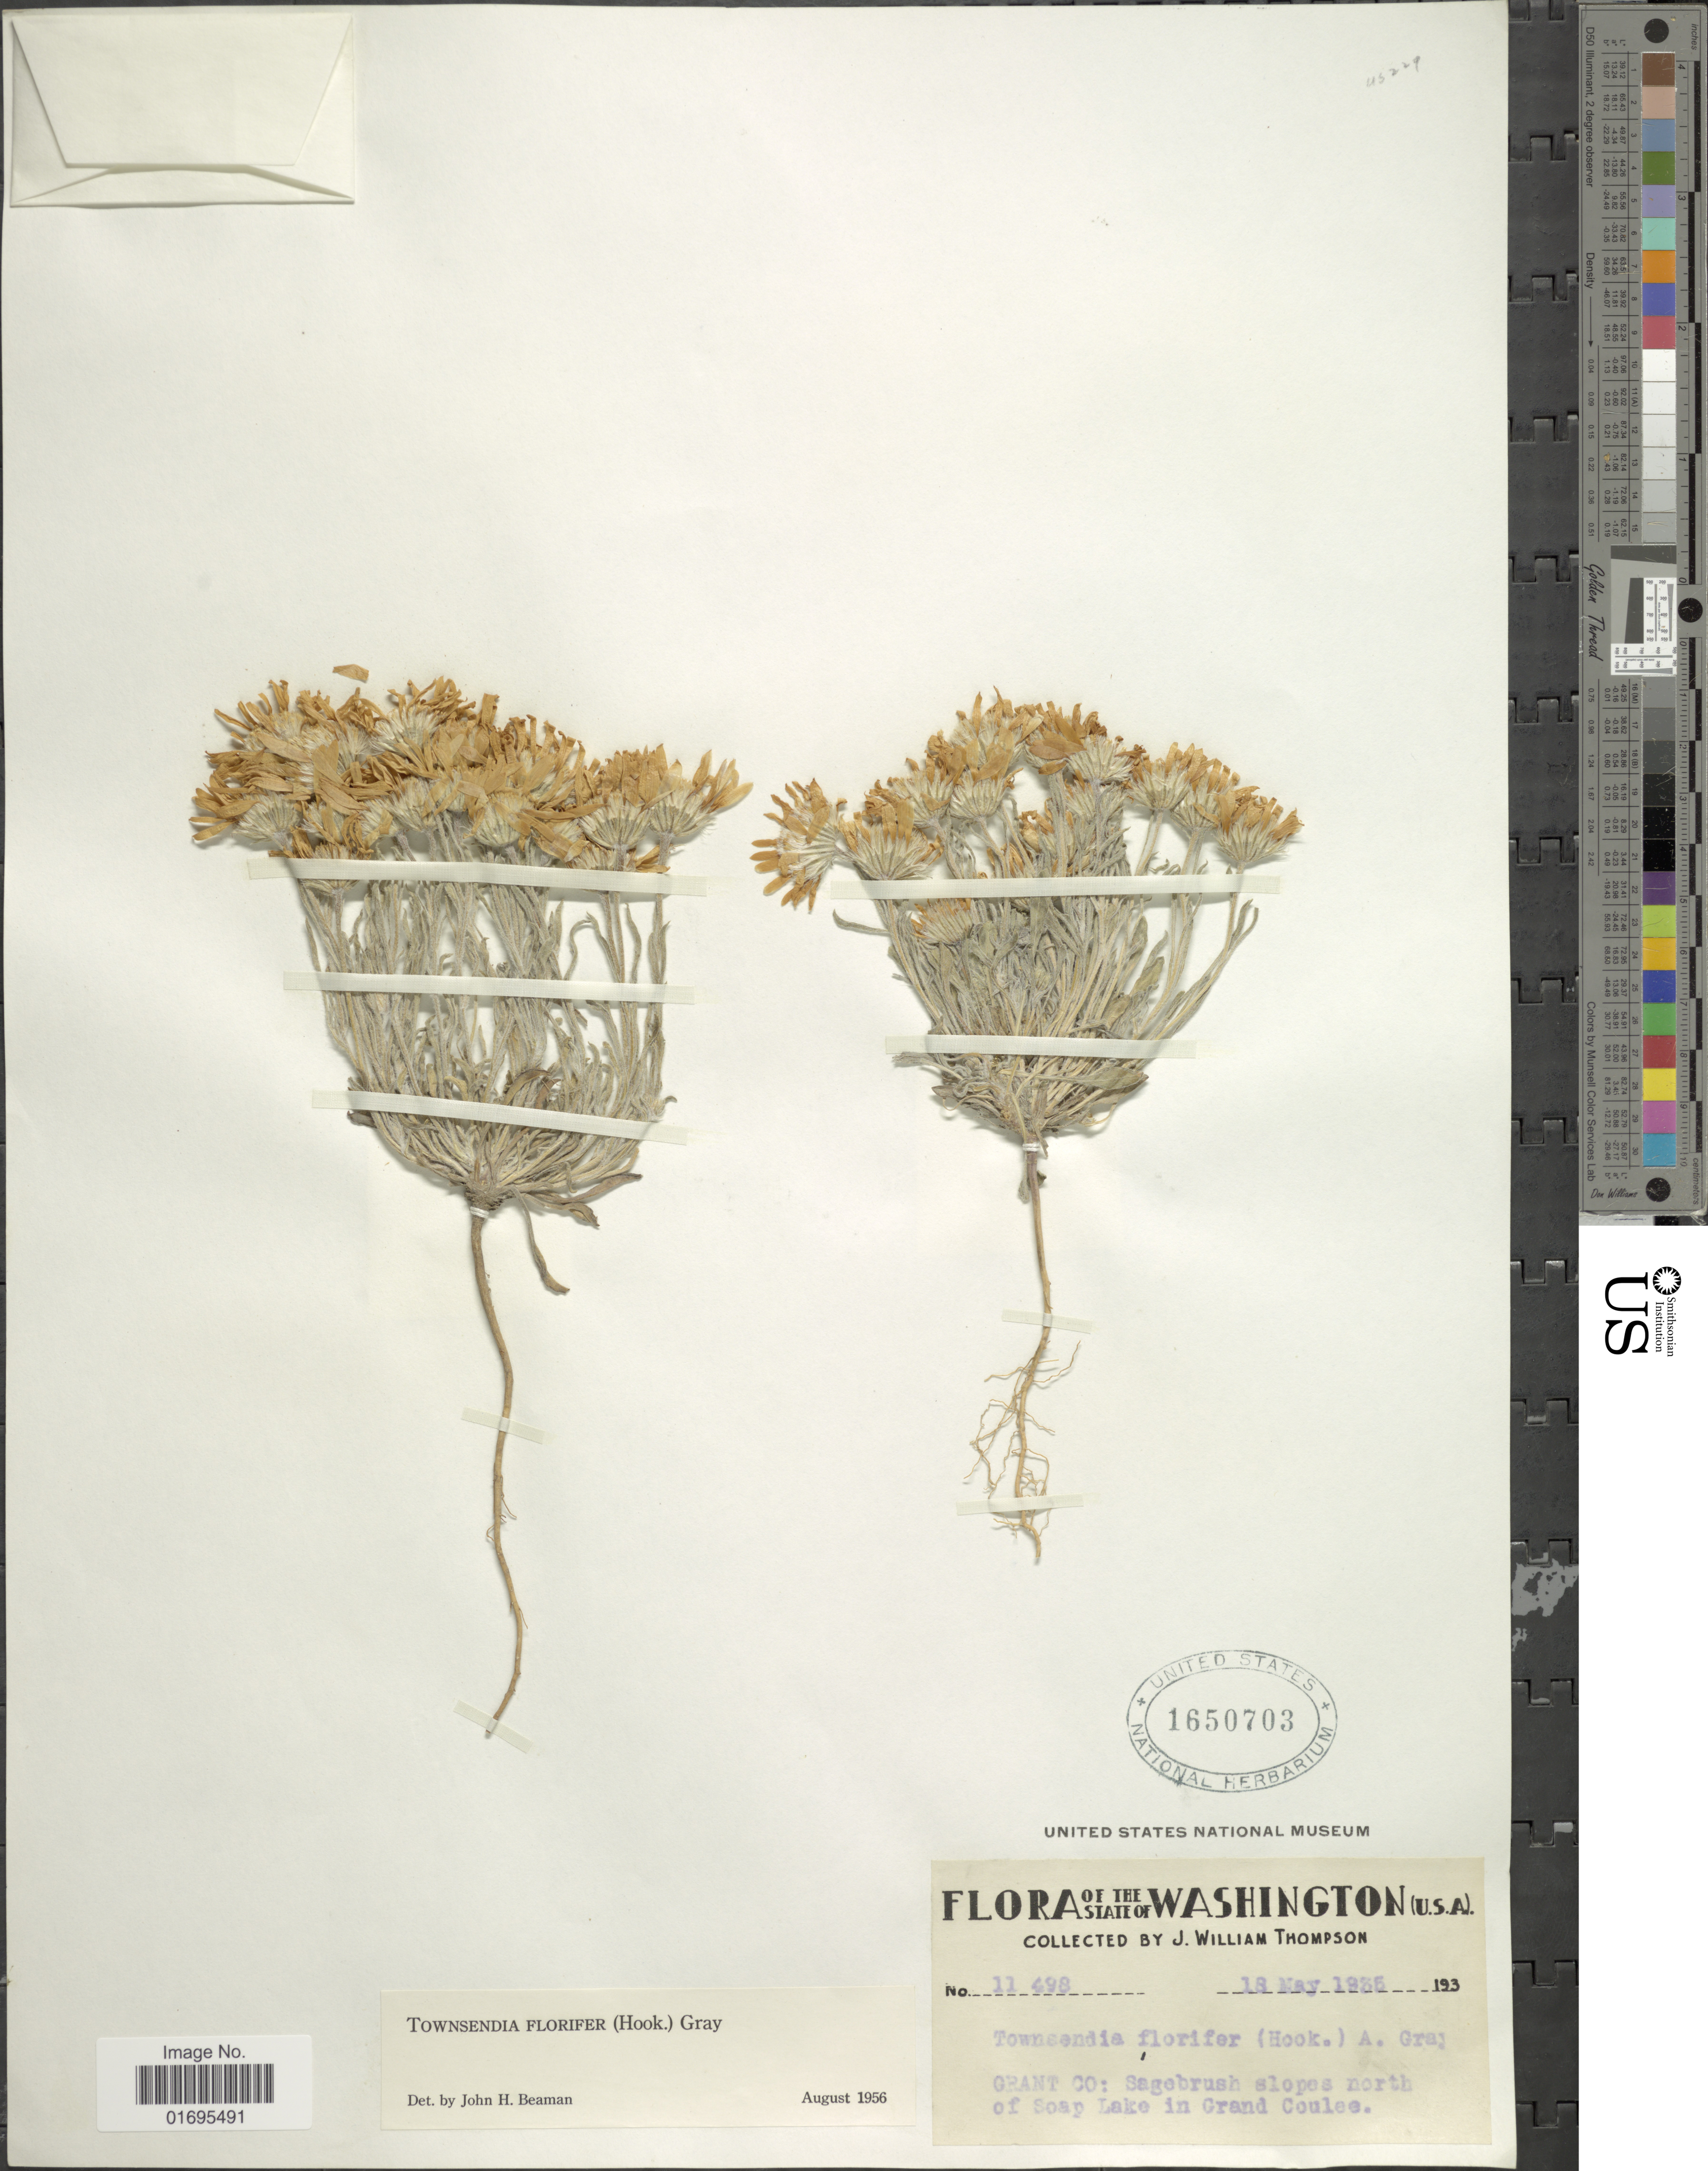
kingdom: Plantae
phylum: Tracheophyta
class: Magnoliopsida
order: Asterales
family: Asteraceae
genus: Townsendia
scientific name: Townsendia florifer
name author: (Hook.) A. Gray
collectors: J. W. Thompson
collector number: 11498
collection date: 1935-05-18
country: United States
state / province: Washington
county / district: Grant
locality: Grant Co: Sagebrush slopes north of Soap Lake in Grand Coulee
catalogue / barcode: US 1650703